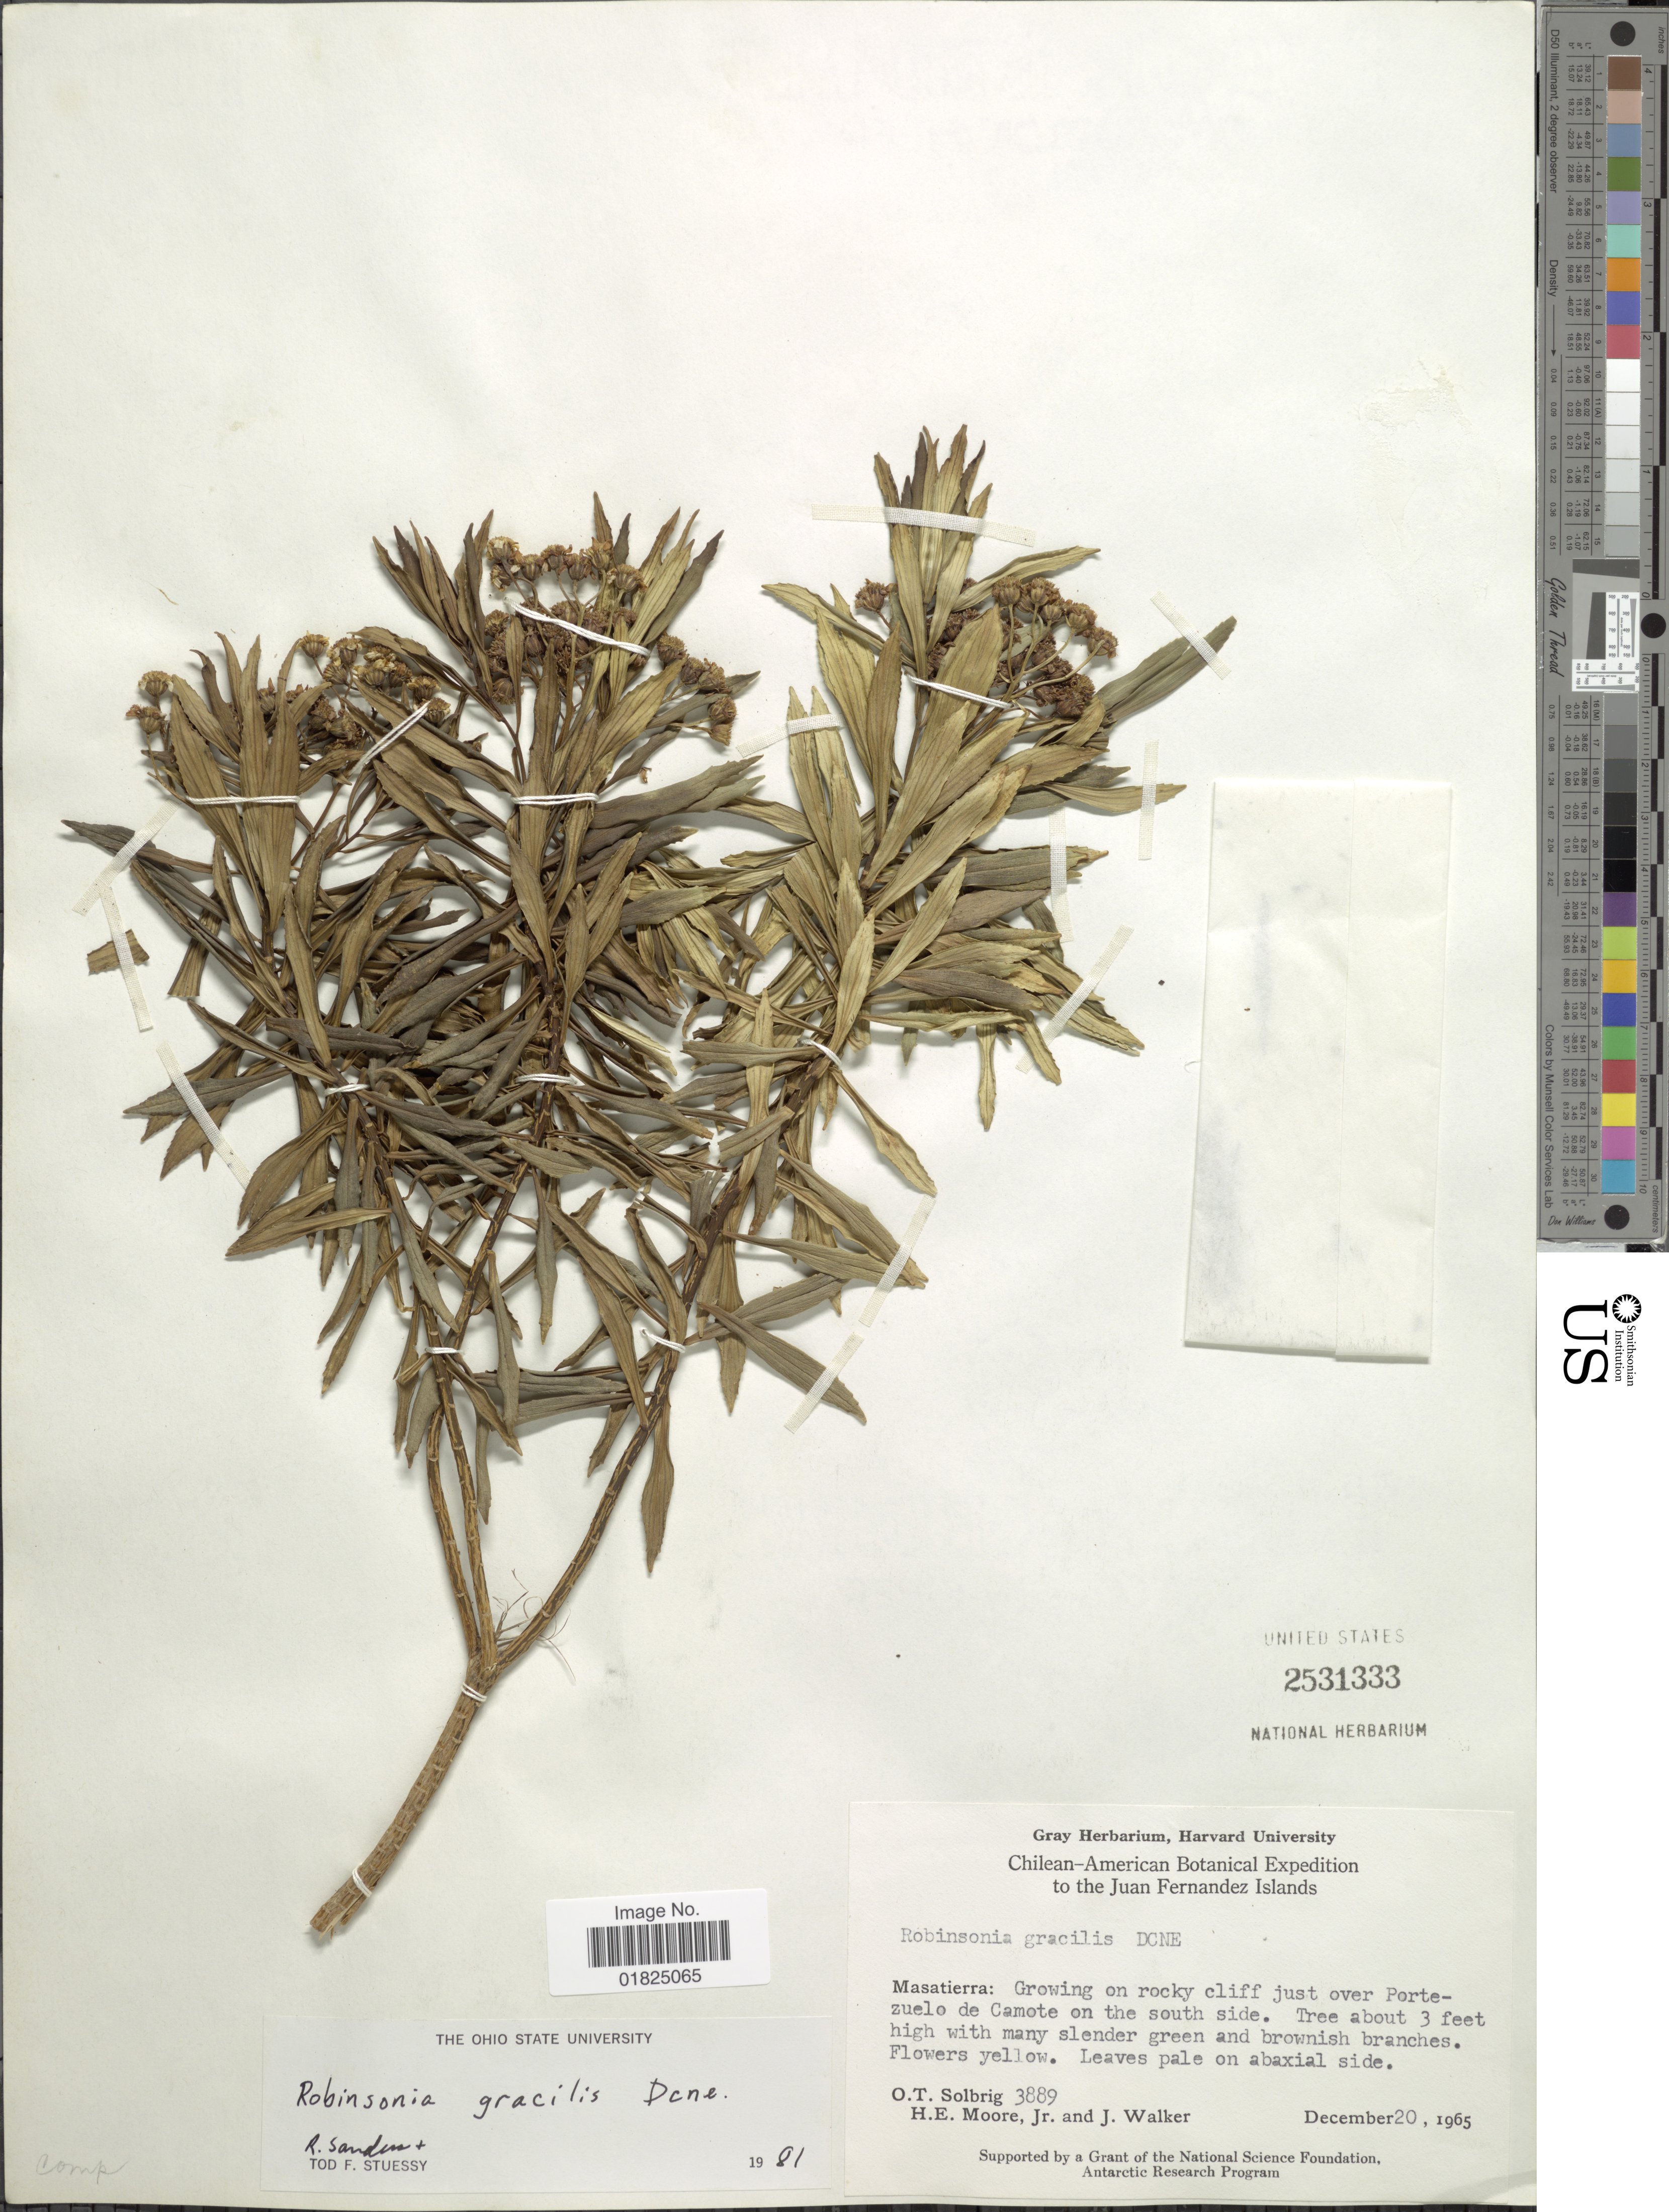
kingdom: Plantae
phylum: Tracheophyta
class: Magnoliopsida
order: Asterales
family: Asteraceae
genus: Robinsonia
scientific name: Robinsonia gracilis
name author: Decne.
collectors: O. T. Solbrig, H. Moore & J. Walker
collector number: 3889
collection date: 1965-12-20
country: Chile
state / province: Valparaíso (V)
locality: The Juan Fernandez Islands, Masatierra: Growing on rocky cliff just over Portezuelo de Camote on the south side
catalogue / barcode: US 2531333